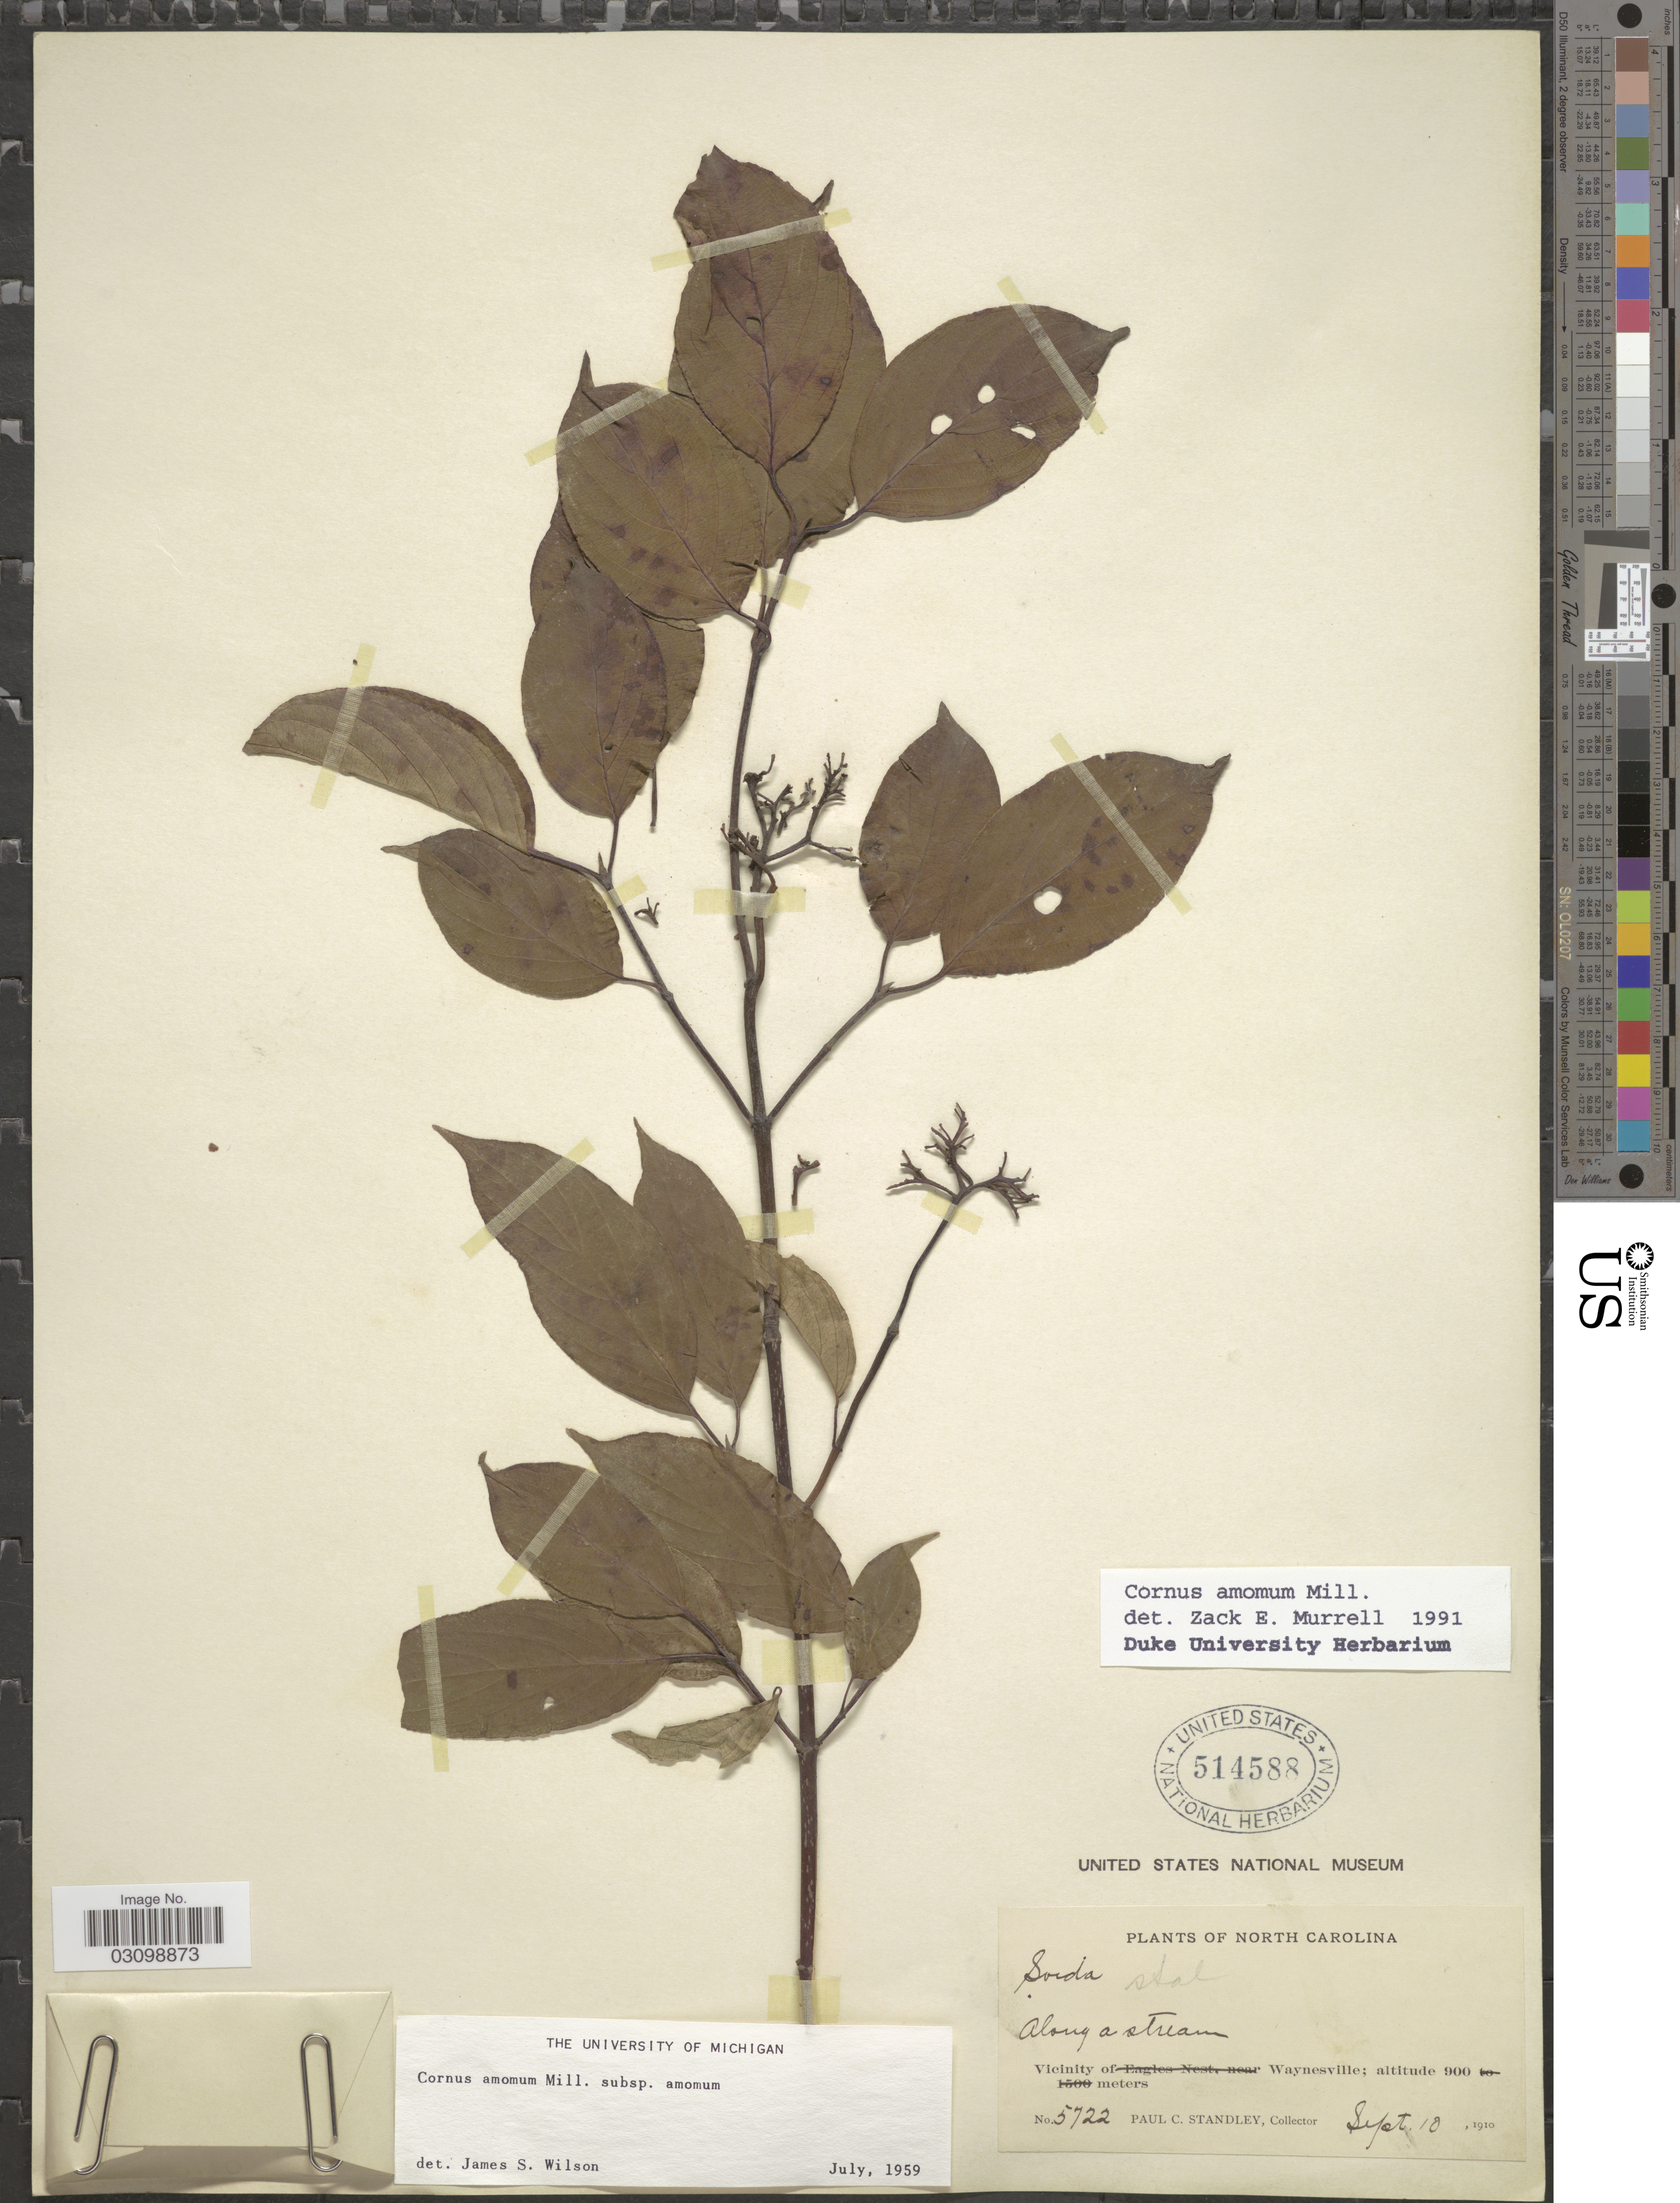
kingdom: Plantae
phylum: Tracheophyta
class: Magnoliopsida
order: Cornales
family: Cornaceae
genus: Cornus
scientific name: Cornus amomum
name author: Mill.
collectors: P. C. Standley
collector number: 5722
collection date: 1910-09-10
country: United States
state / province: North Carolina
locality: Vicinity of Waynesville.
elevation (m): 900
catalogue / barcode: US 514588